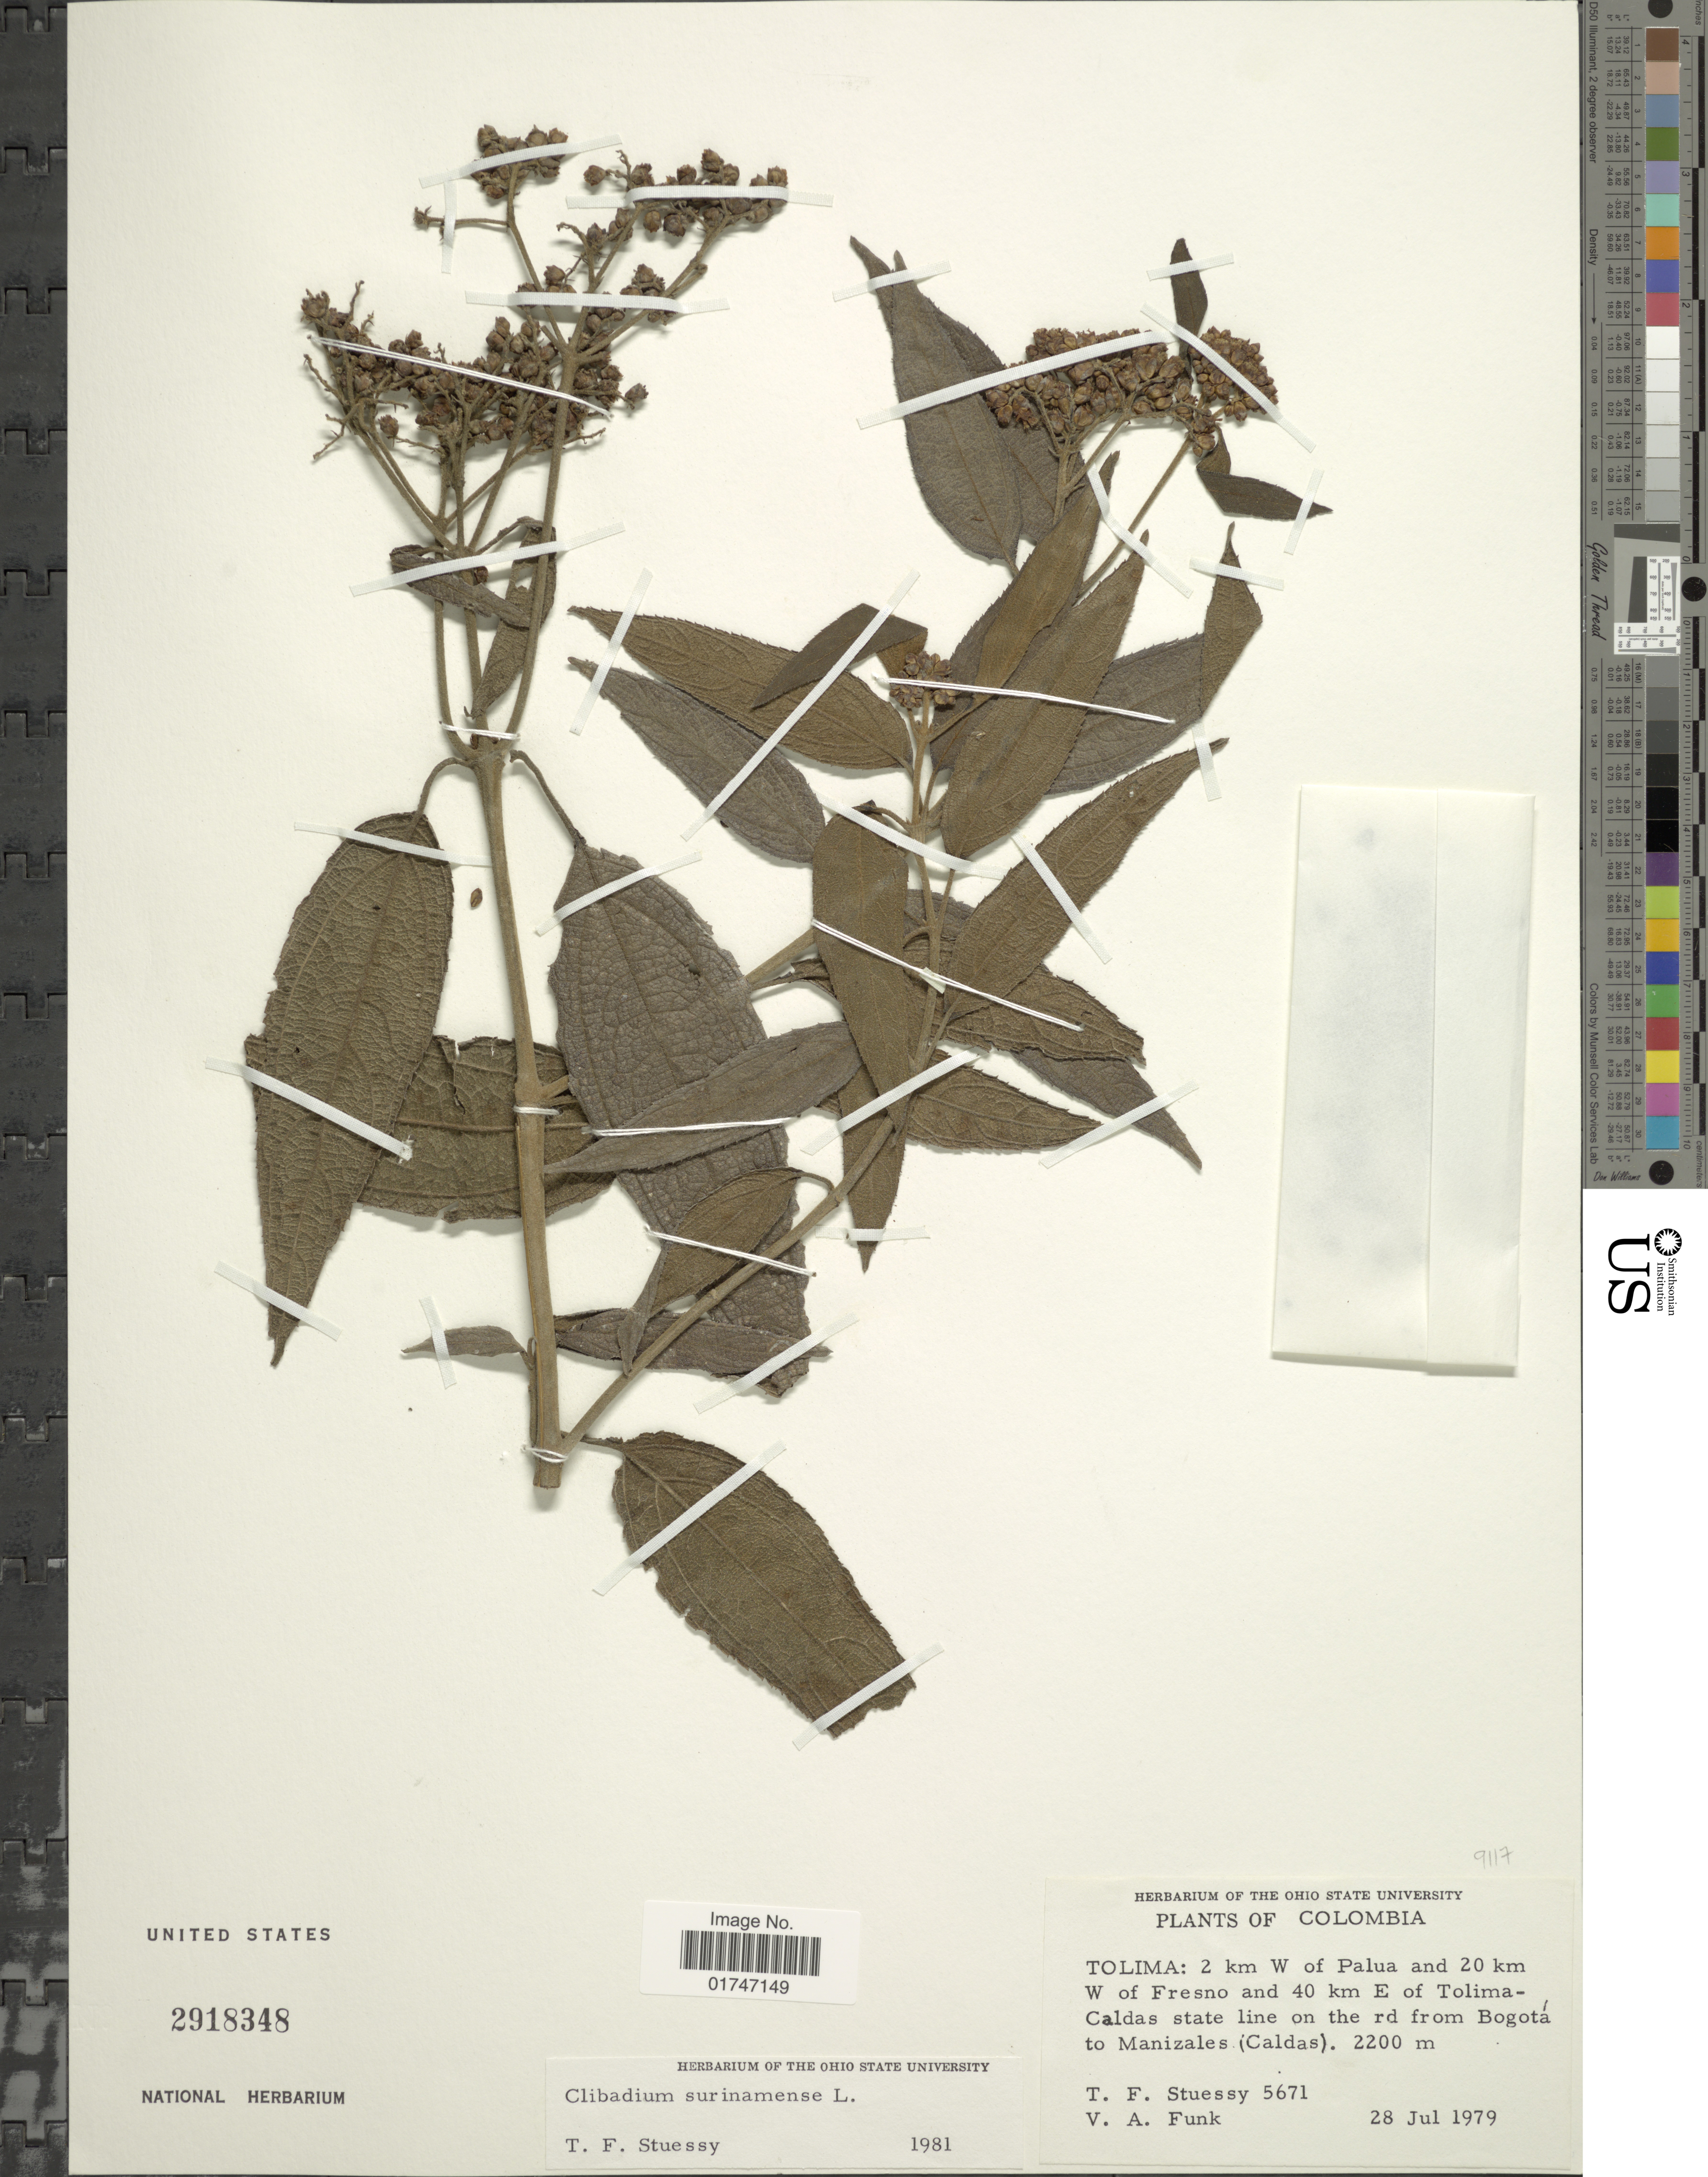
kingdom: Plantae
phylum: Tracheophyta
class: Magnoliopsida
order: Asterales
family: Asteraceae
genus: Clibadium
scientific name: Clibadium surinamense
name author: L.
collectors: T. Stuessy & V. Funk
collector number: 5671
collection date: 1979-07-28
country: Colombia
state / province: Tolima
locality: Tolima: 2 km W of Palua and 20 km W of Fresno and 40 km E of Tolima-Caldas state line on the rd from Bogotá to Manizales (Caldas)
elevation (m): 2200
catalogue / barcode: US 2918348